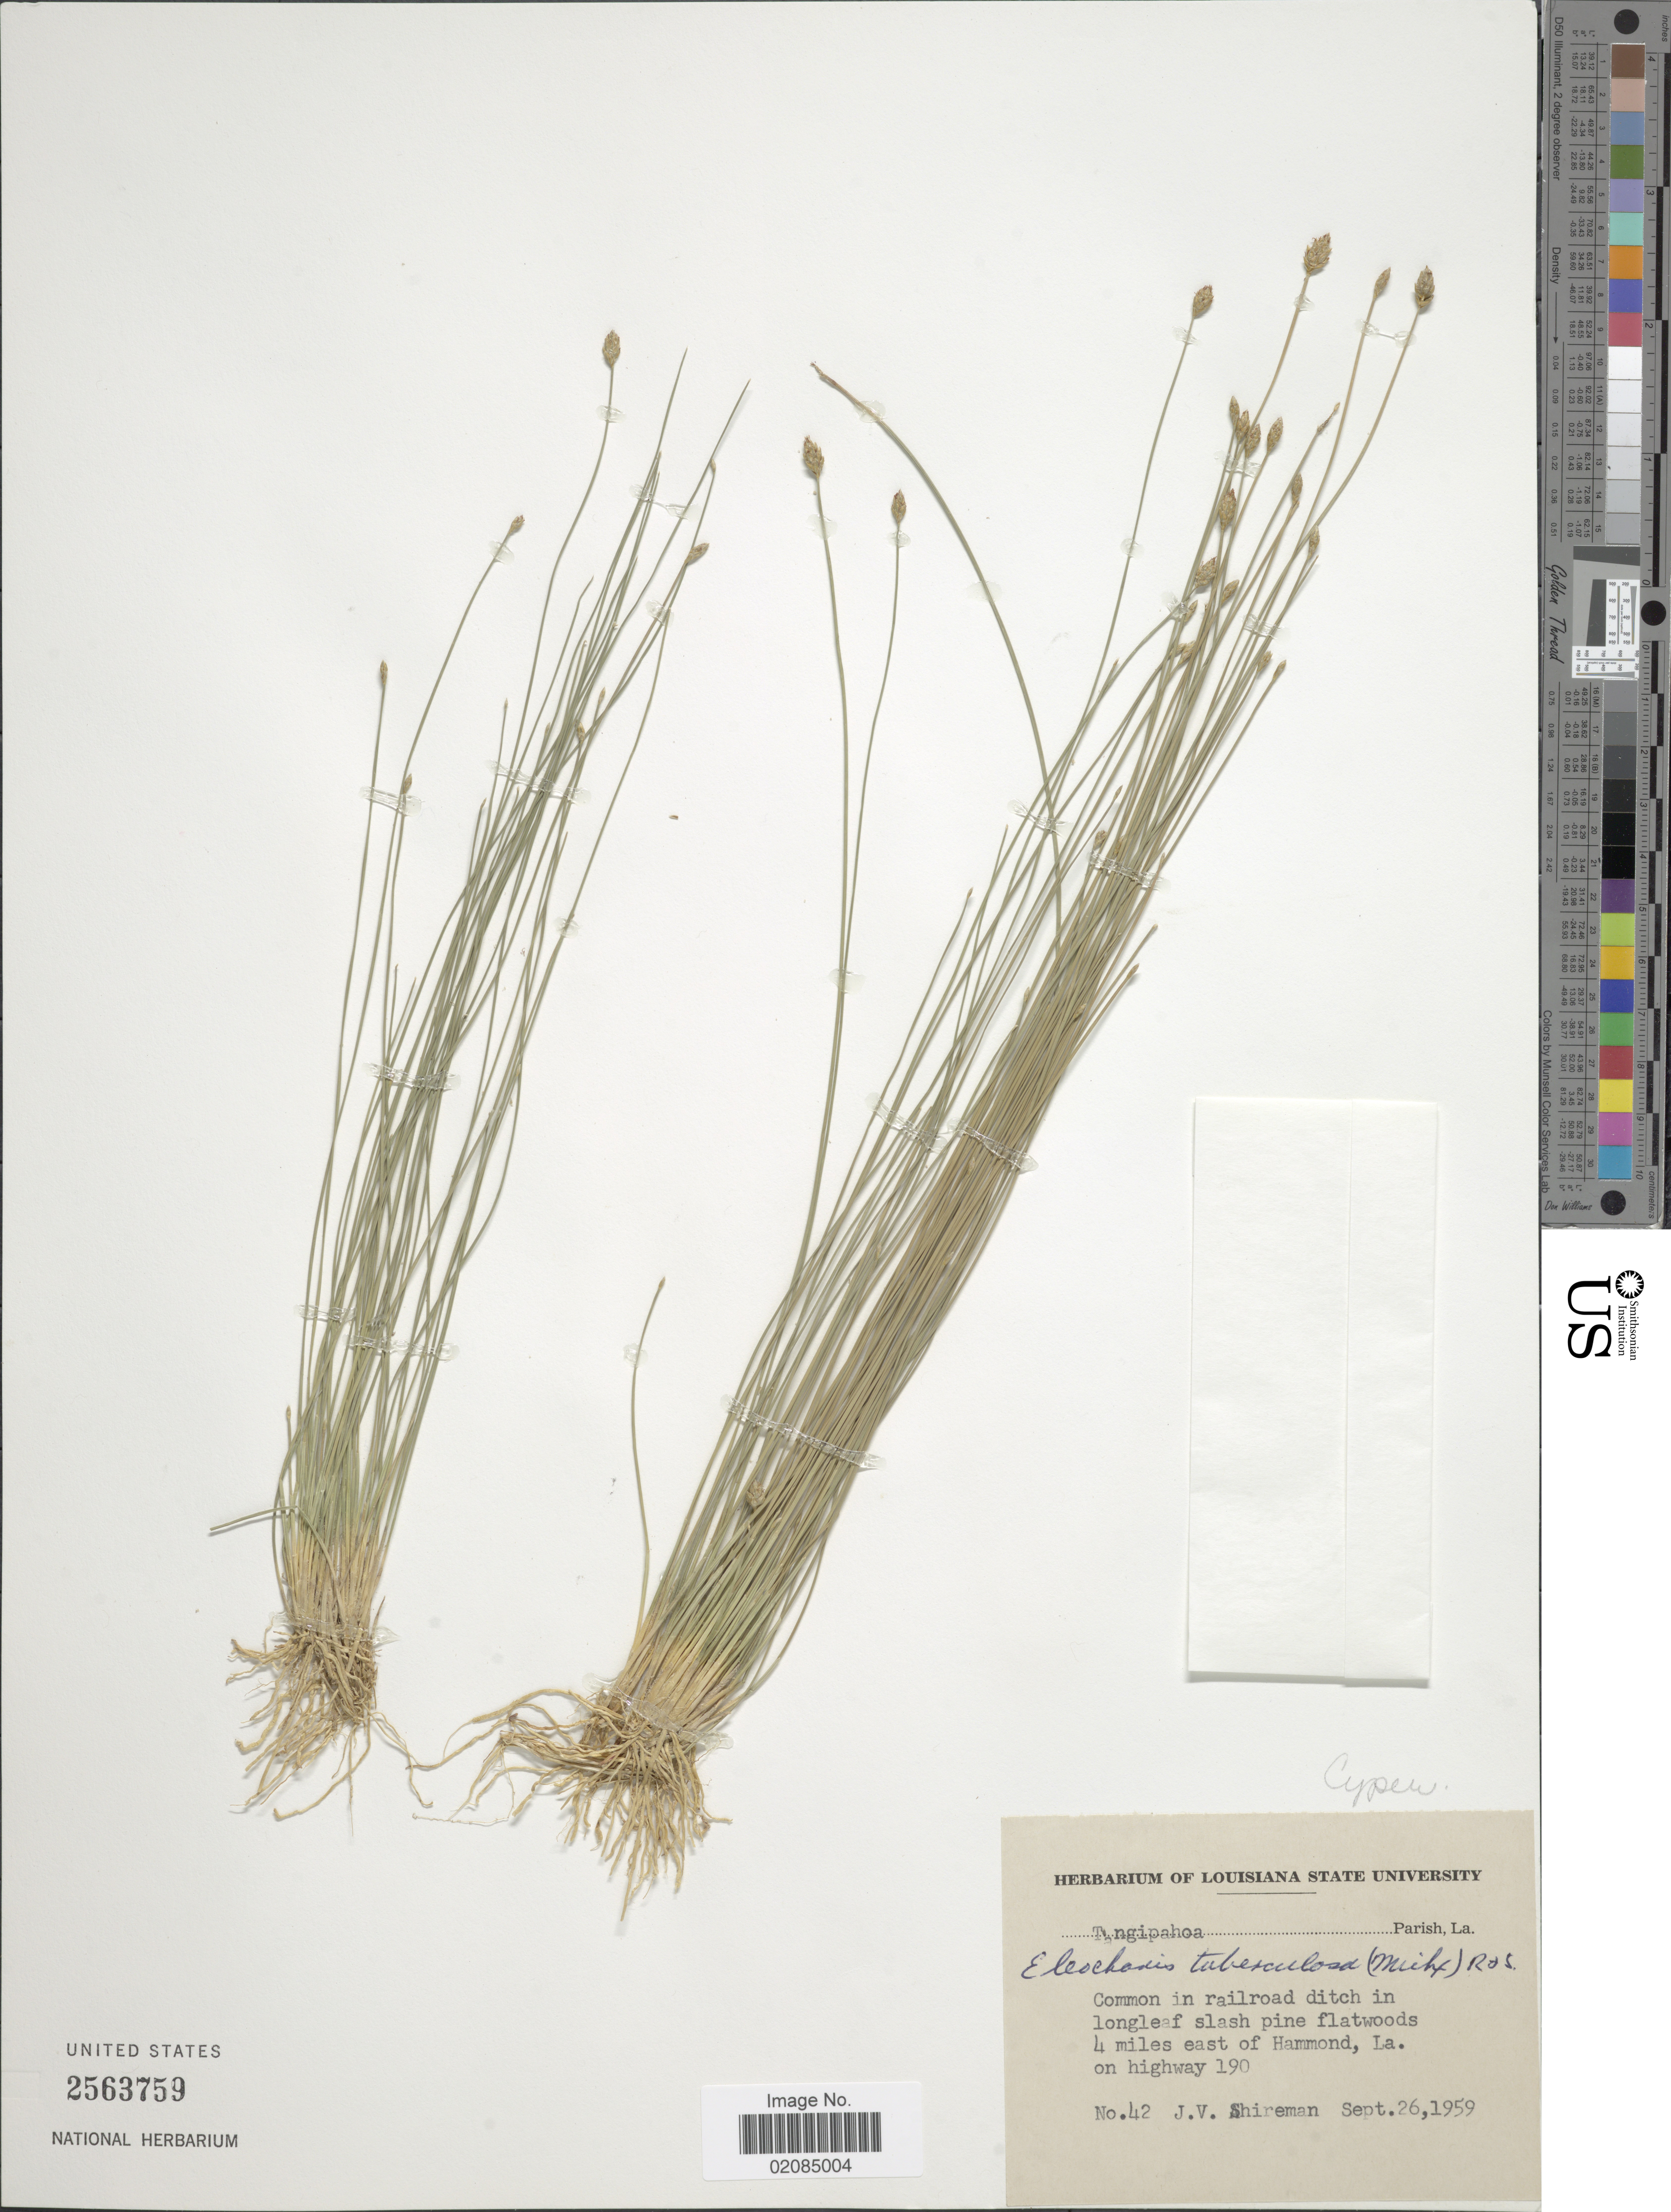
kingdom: Plantae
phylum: Tracheophyta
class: Liliopsida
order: Poales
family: Cyperaceae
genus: Eleocharis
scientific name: Eleocharis tuberculosa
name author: (Michx.) Roem. & Schult.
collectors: J. Shireman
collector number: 42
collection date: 1959-09-26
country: United States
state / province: Louisiana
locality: Common in railroad ditch in longleaf slash pine flatwoods 4 miles east of Hammond, La. on highway 190.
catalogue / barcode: US 2563759